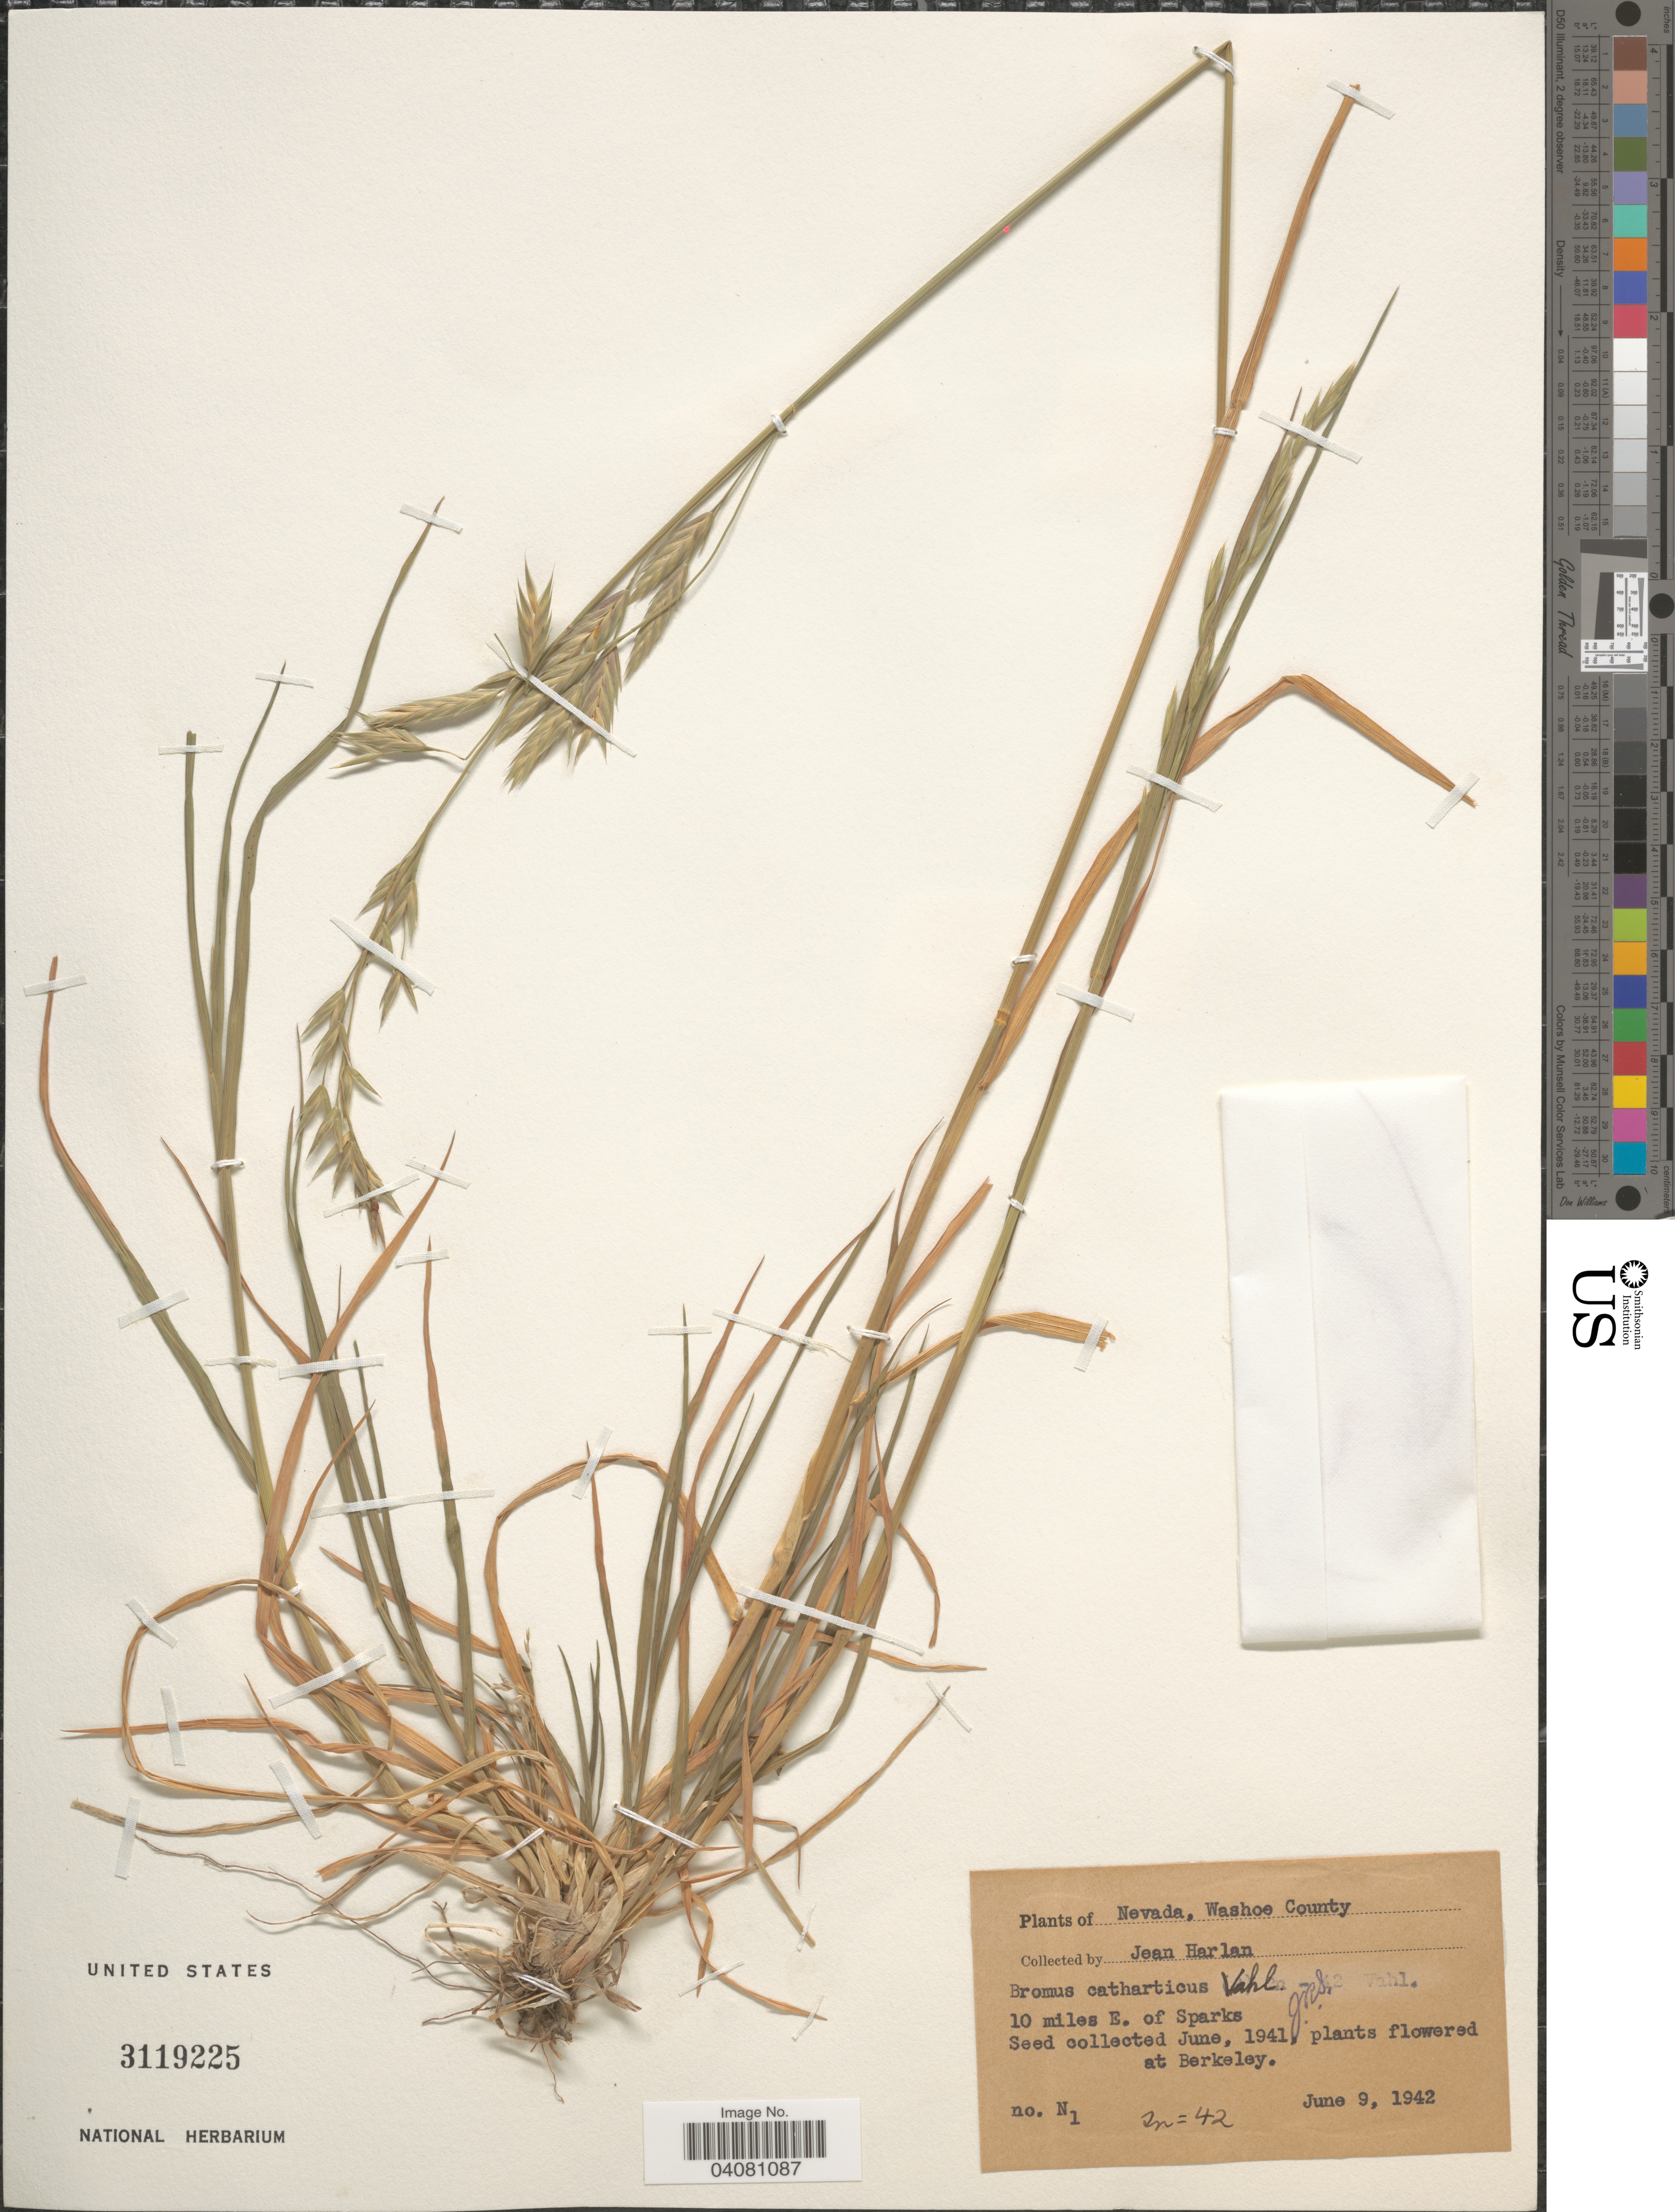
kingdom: Plantae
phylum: Tracheophyta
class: Liliopsida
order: Poales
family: Poaceae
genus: Bromus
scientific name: Bromus carinatus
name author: Hook. & Arn.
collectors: J. Harlan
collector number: N1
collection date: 1942-06-09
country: United States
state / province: Nevada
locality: Washoe County. 10 miles E. of Sparks.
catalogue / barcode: US 3119225